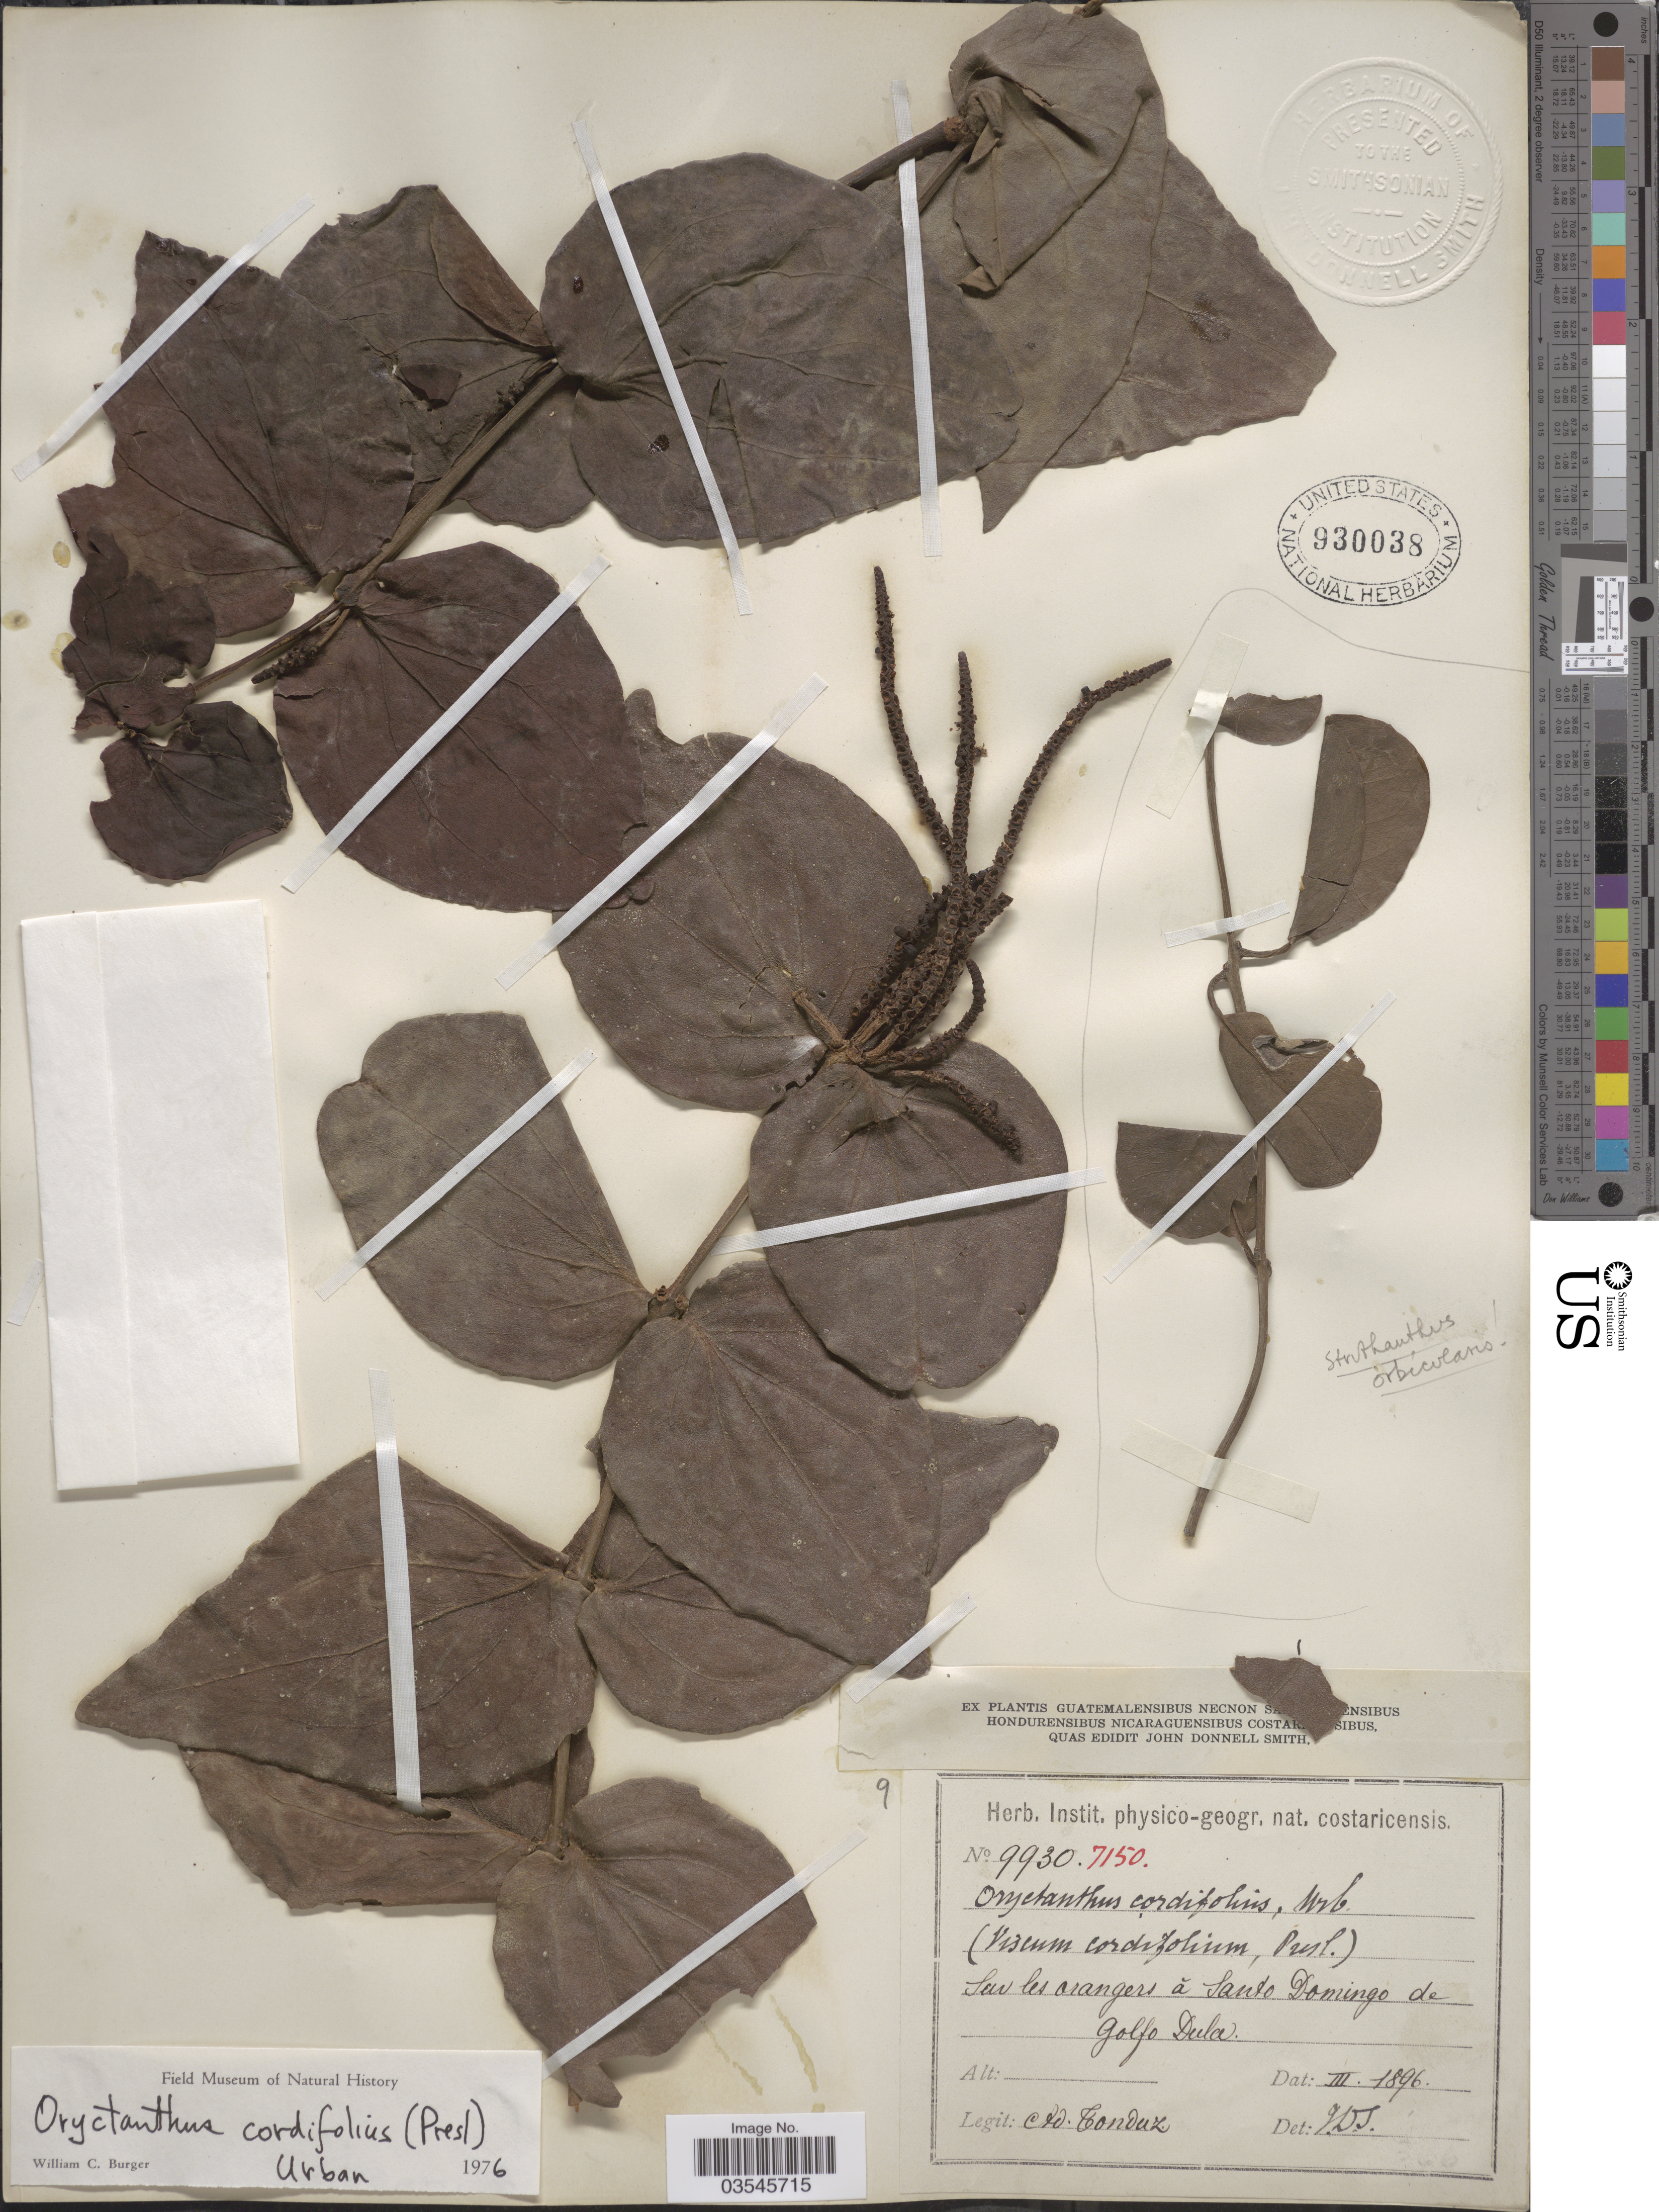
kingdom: Plantae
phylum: Tracheophyta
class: Magnoliopsida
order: Santalales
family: Loranthaceae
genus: Oryctanthus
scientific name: Oryctanthus cordifolius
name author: (C. Presl) Urb.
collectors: A. Tonduz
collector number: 9930/7150?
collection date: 1896-03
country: Costa Rica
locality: Santo Domingo de Golfo Dula.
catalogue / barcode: US 930038